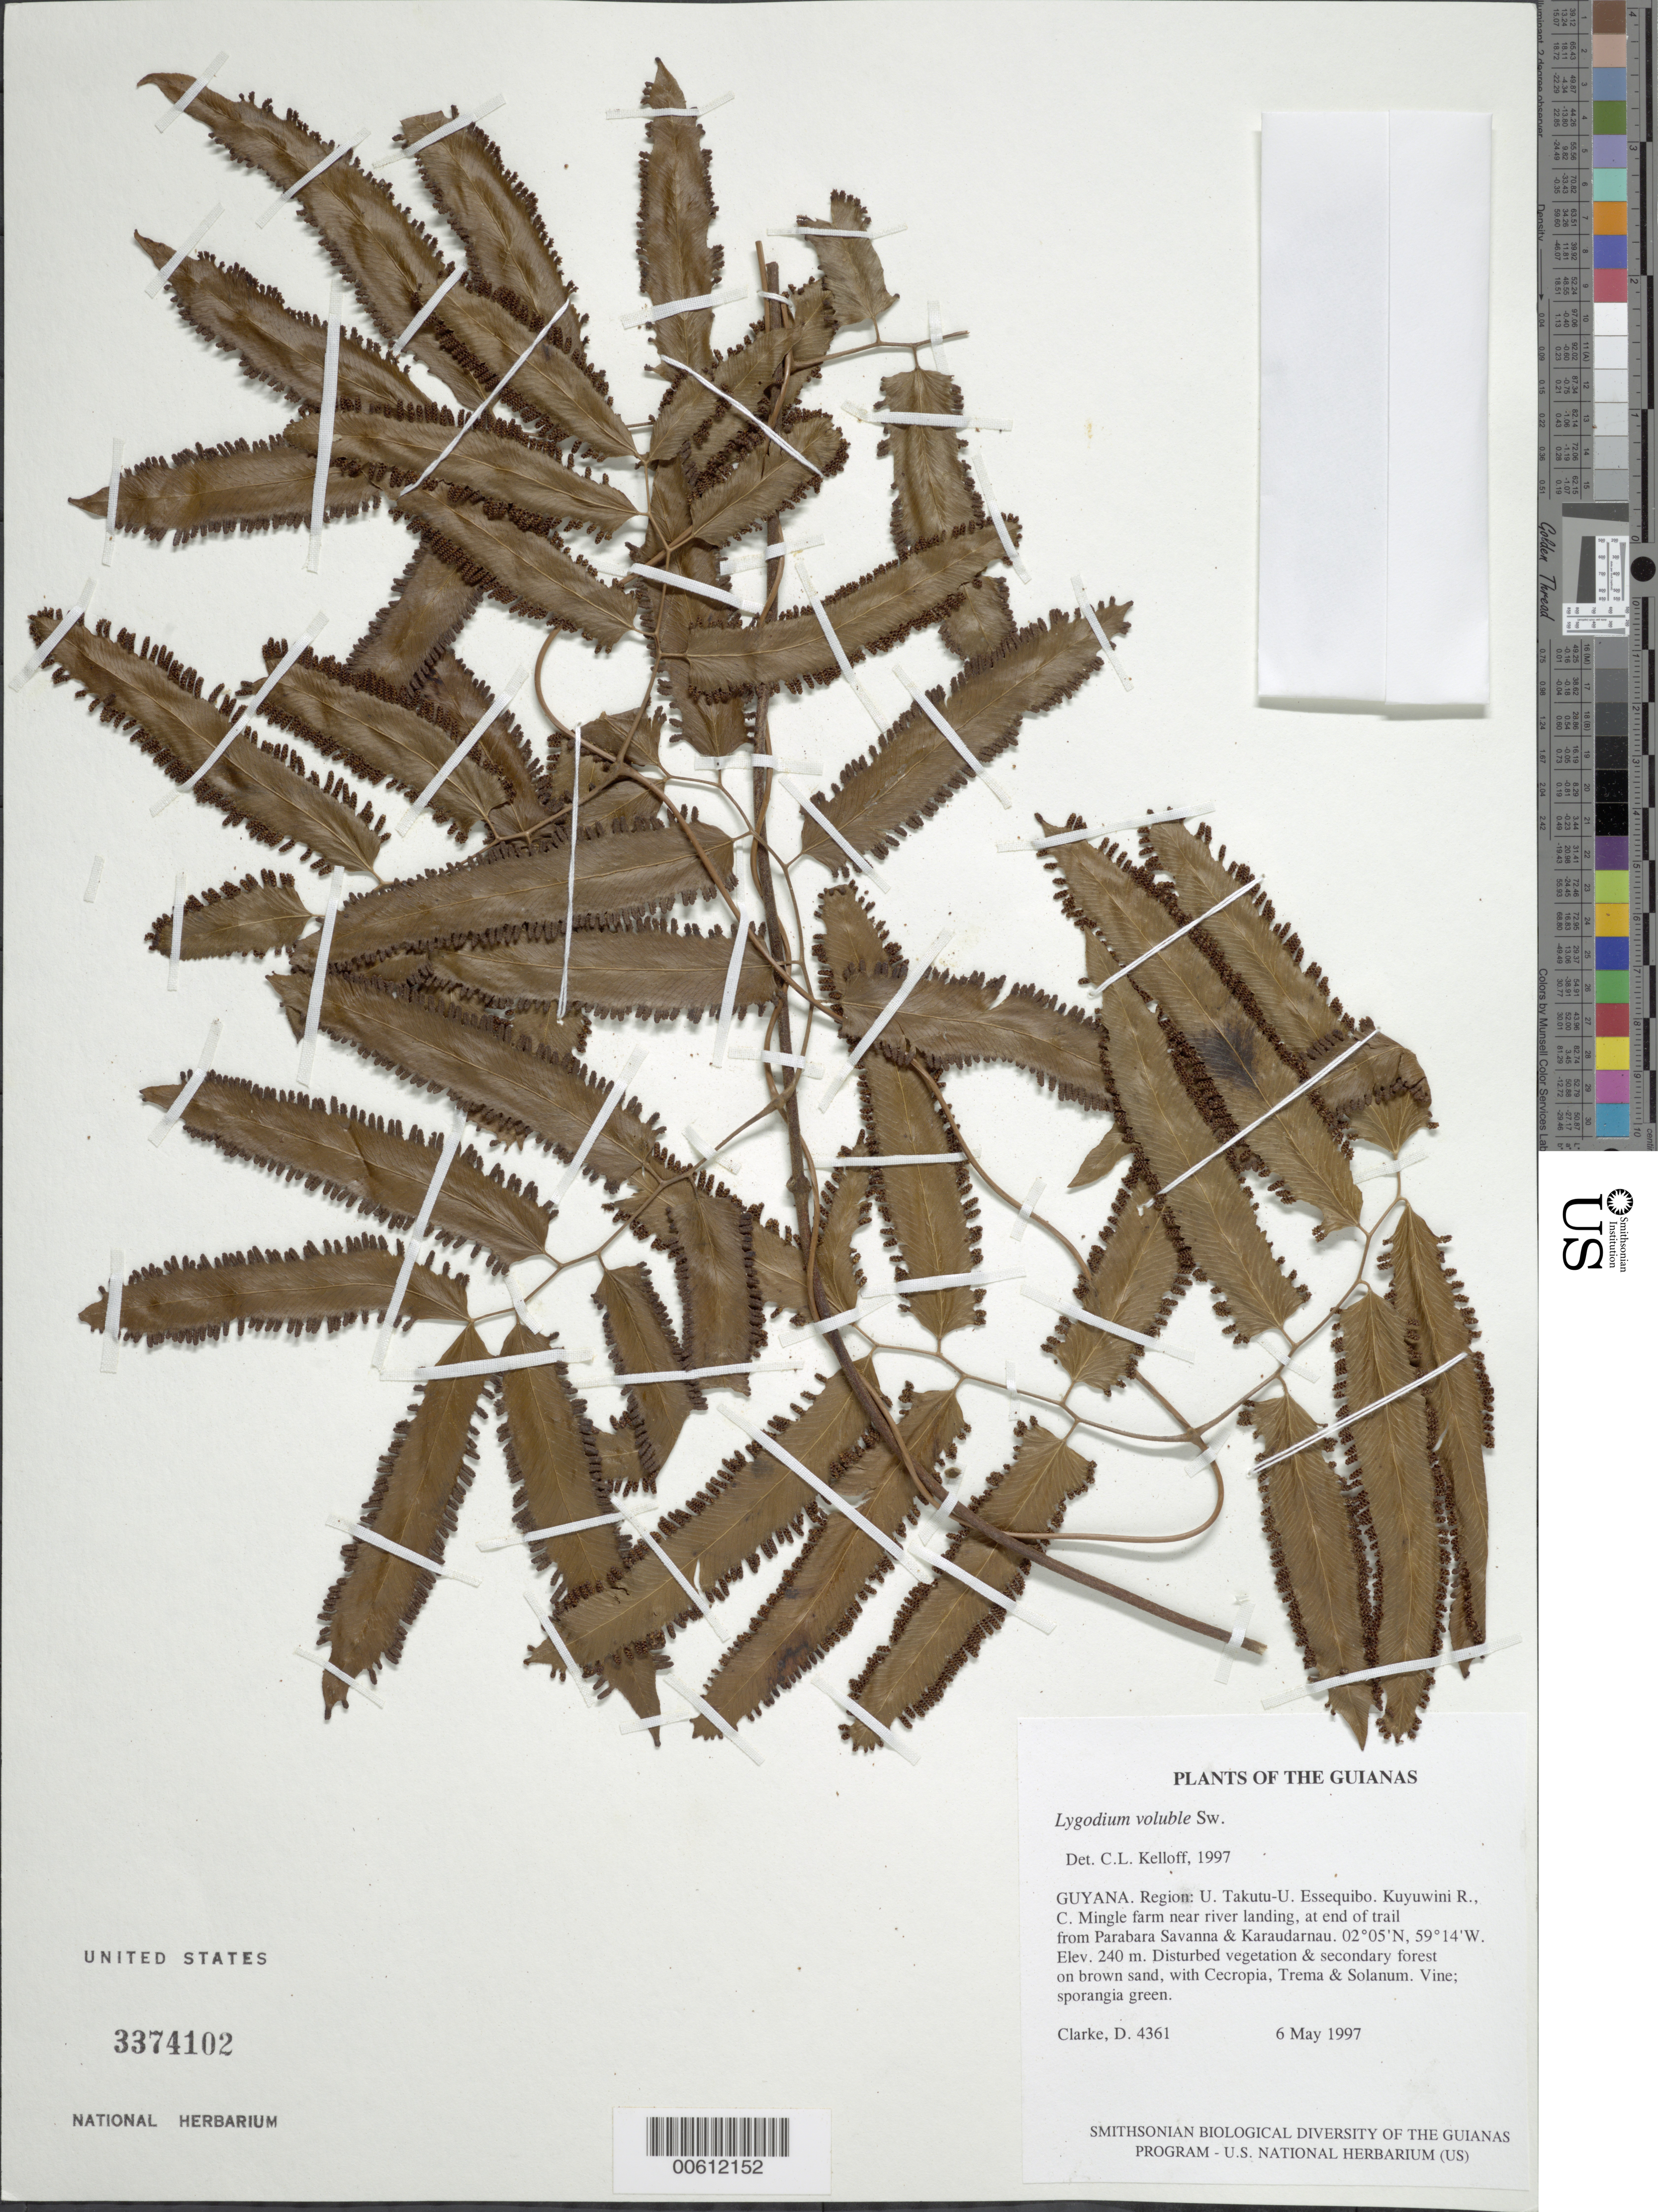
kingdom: Plantae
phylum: Tracheophyta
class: Polypodiopsida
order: Schizaeales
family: Lygodiaceae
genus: Lygodium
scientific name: Lygodium volubile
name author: Sw.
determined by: Kelloff, Carol L., (US), Smithsonian Institution - National Museum of Natural History (UNITED STATES)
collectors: H. D. Clarke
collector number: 4361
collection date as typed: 6 May 1997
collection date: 1997-05-06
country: Guyana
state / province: U. Takutu-U. Essequibo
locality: Kuyuwini R., C. Mingle farm near river landing, at end of trail from Parabara Savanna & Karaudarnau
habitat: Disturbed vegetation & secondary forest on brown sand, with Cecropia, Trema & Solanum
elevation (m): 240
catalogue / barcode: US 3374102